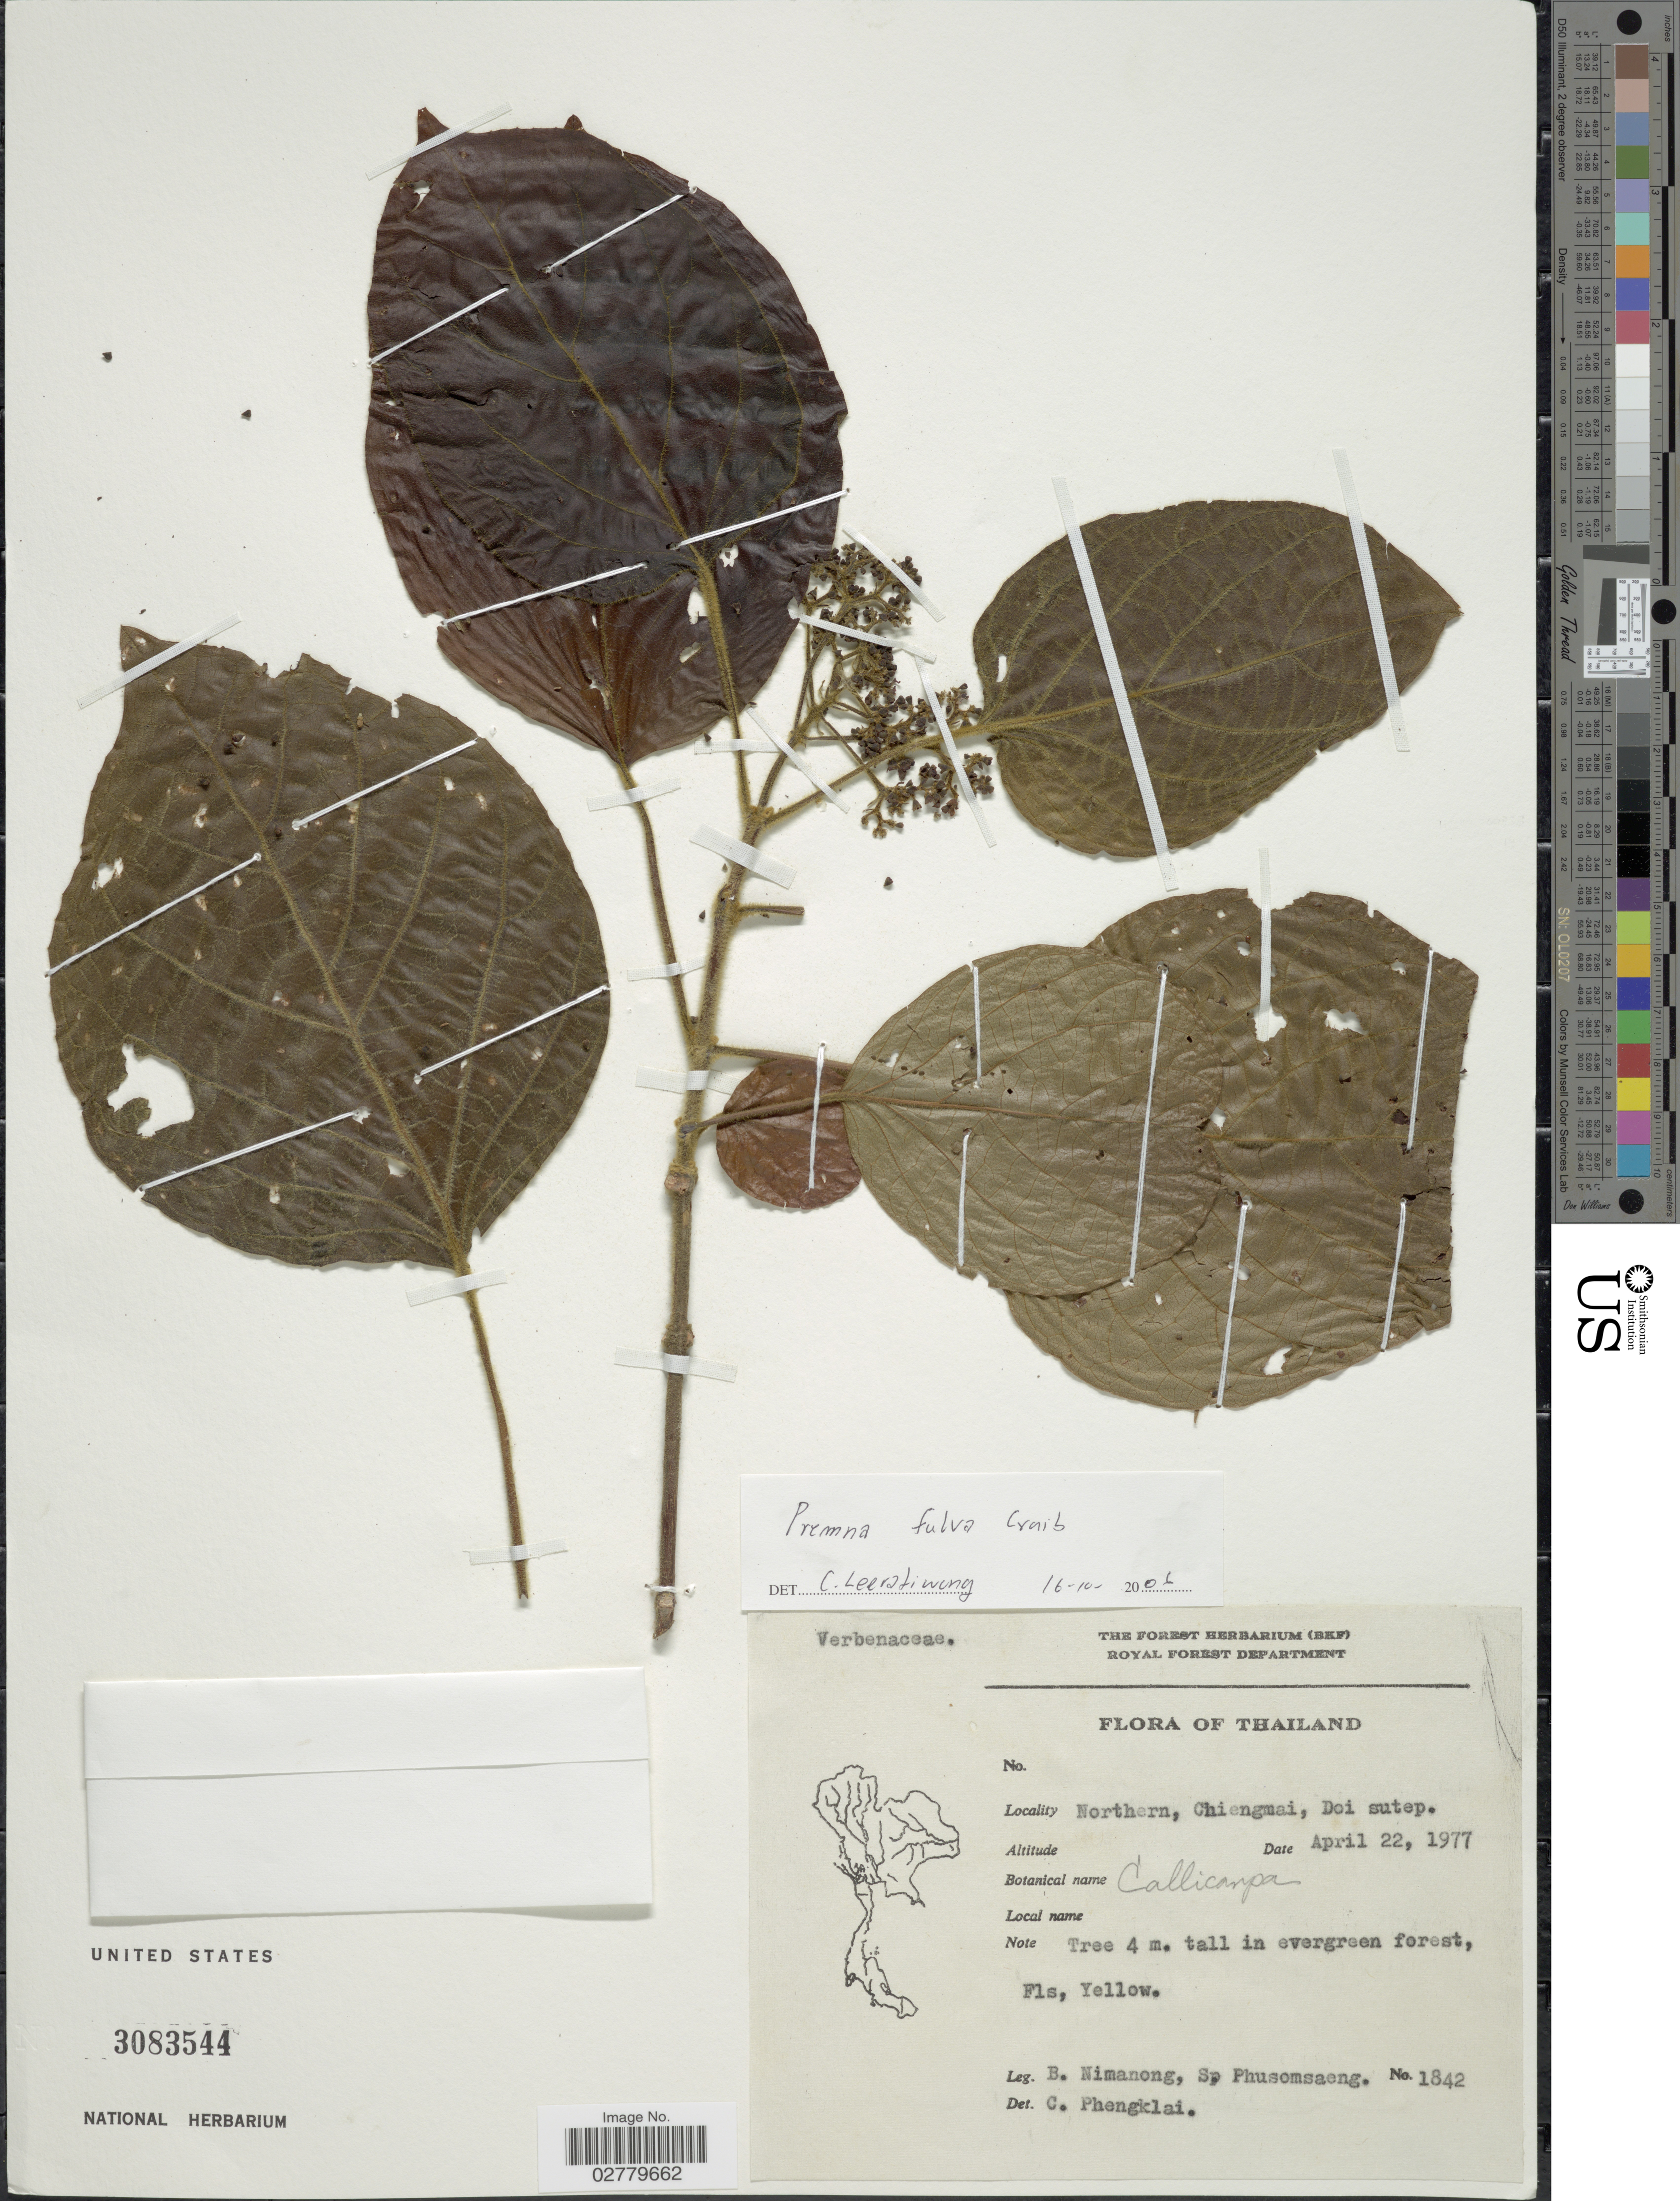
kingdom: Plantae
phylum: Tracheophyta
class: Magnoliopsida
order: Lamiales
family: Lamiaceae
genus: Premna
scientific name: Premna fulva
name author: Craib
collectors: B. Nimanong & S. Phusomsaeng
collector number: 1842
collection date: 1977-04-22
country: Thailand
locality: Northern, Chiengmai, Doi sutep.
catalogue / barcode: US 3083544